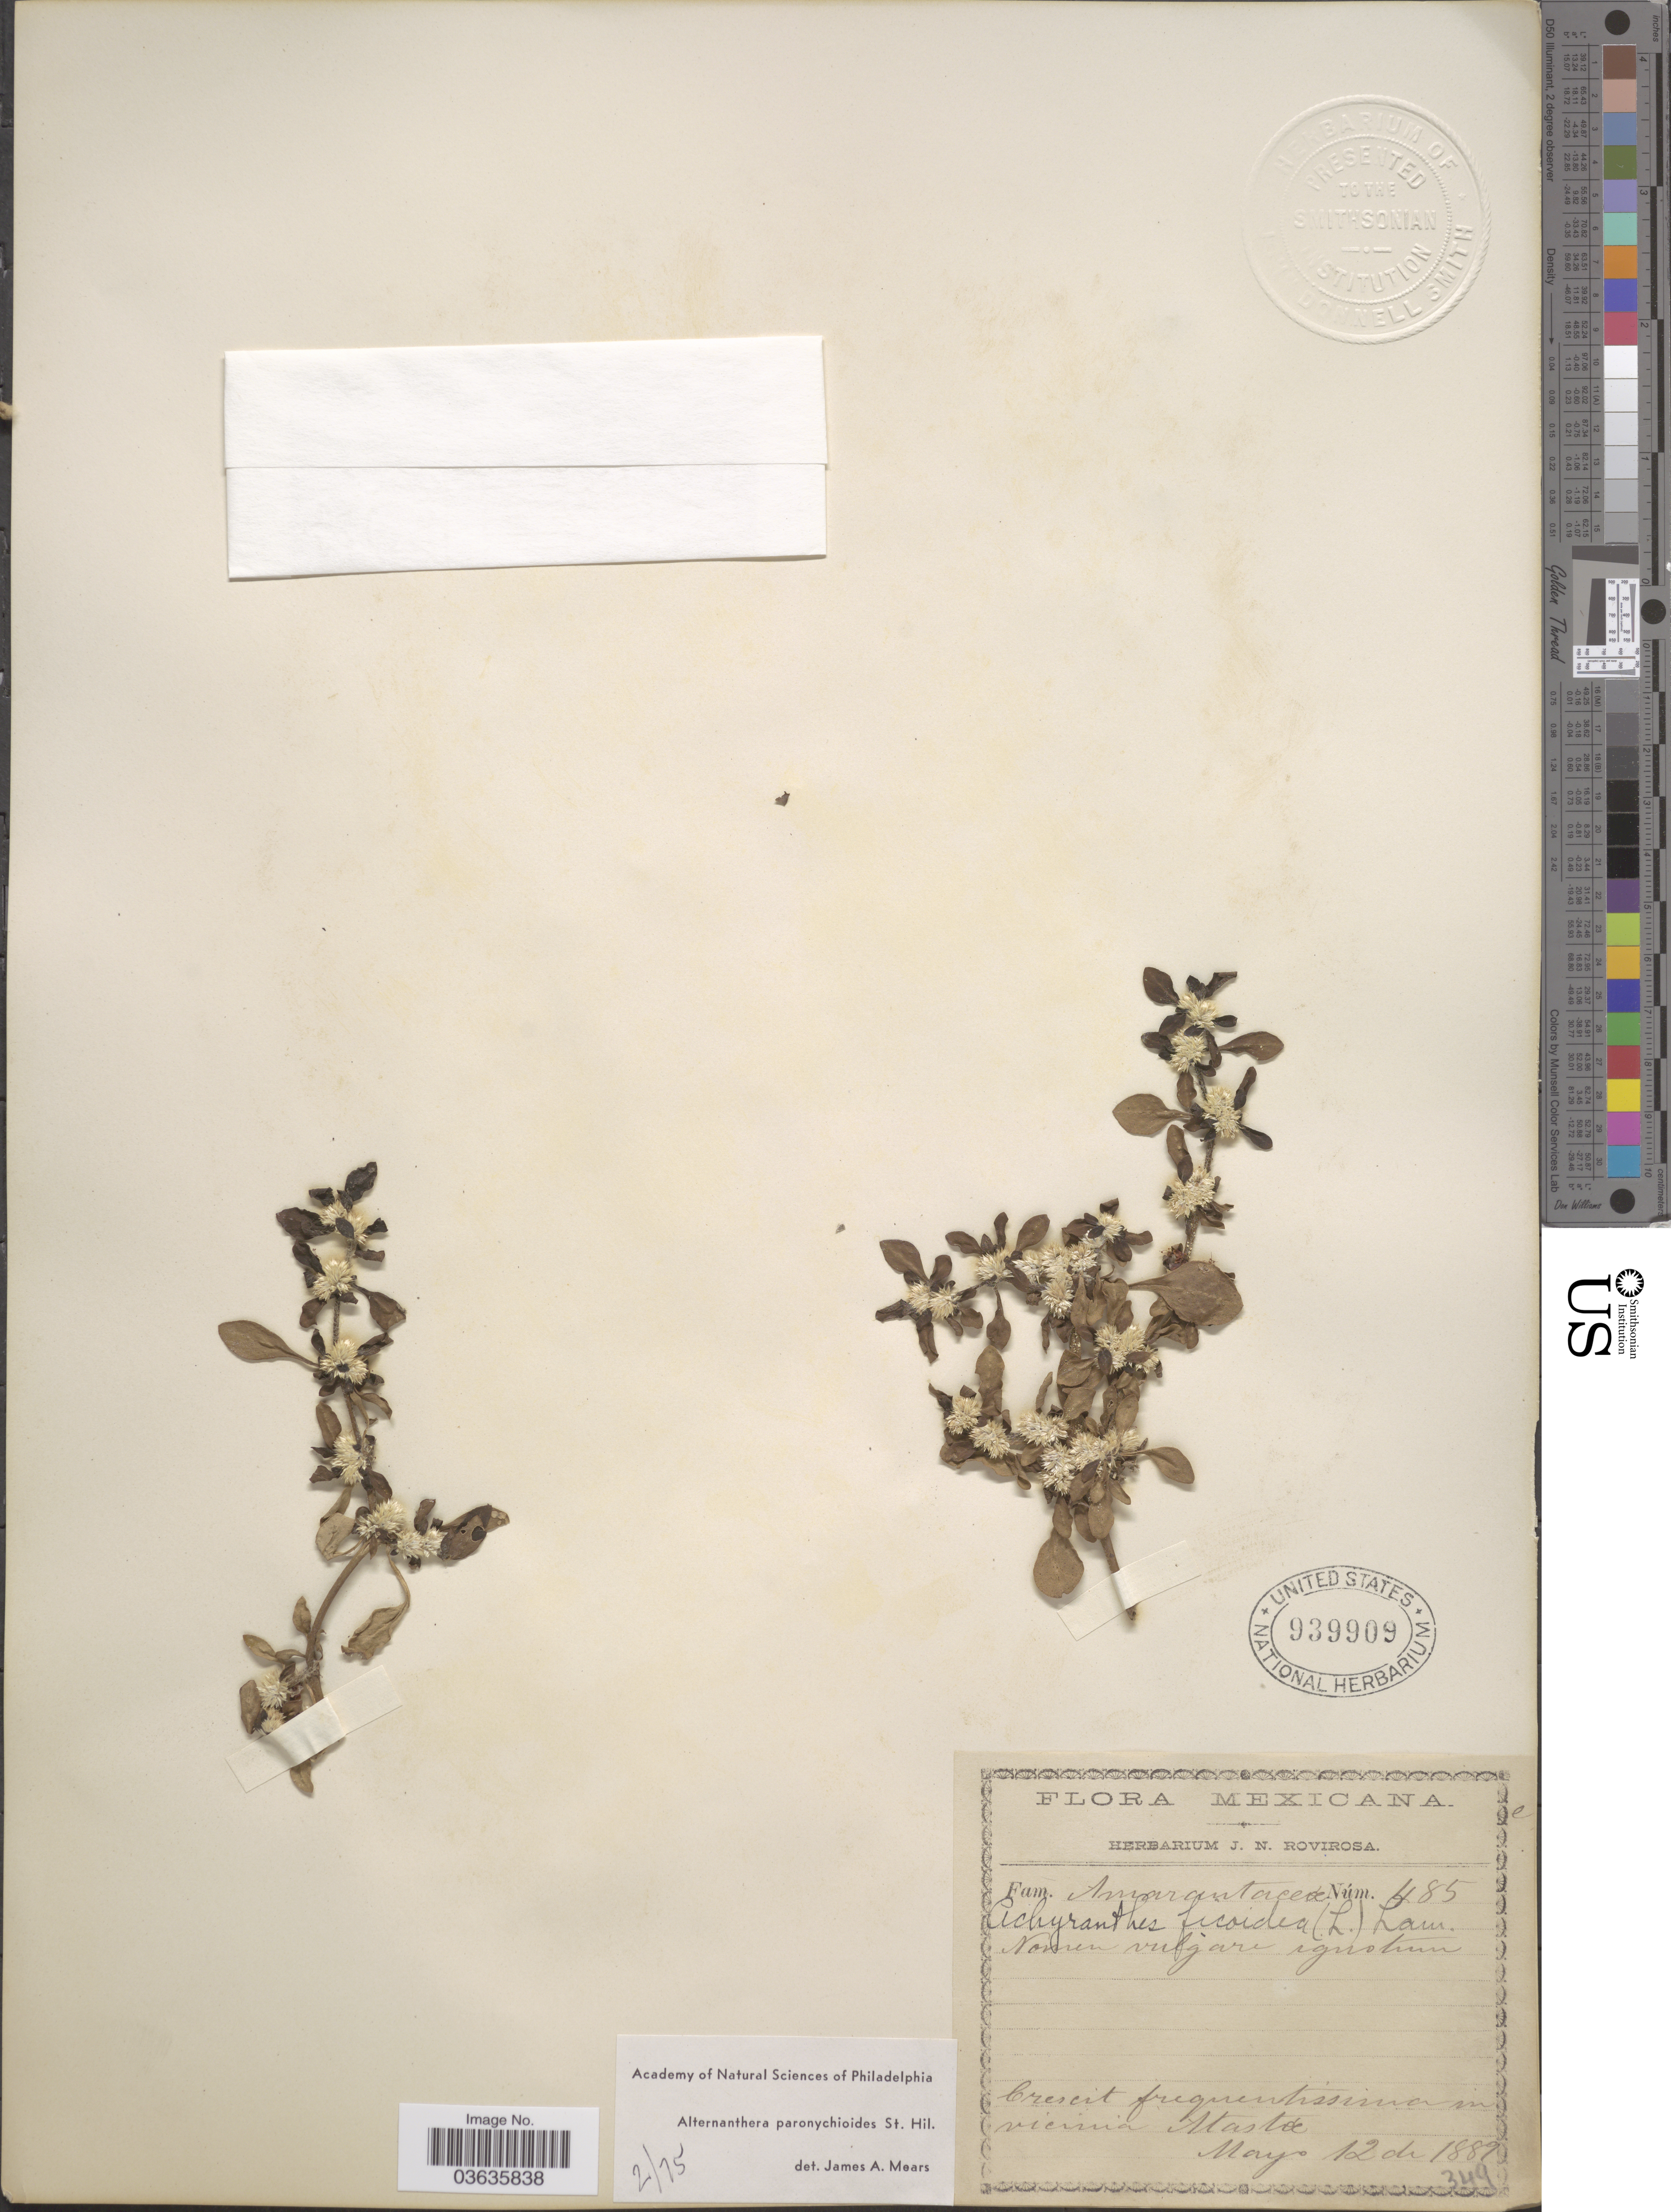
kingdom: Plantae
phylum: Tracheophyta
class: Magnoliopsida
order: Caryophyllales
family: Amaranthaceae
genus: Alternanthera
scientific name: Alternanthera paronychioides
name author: A. St.-Hil.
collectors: ex herb. J. N. Rovirosa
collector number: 485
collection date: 1889-05-12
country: Mexico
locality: Vicinia Atastae.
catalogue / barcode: US 939909